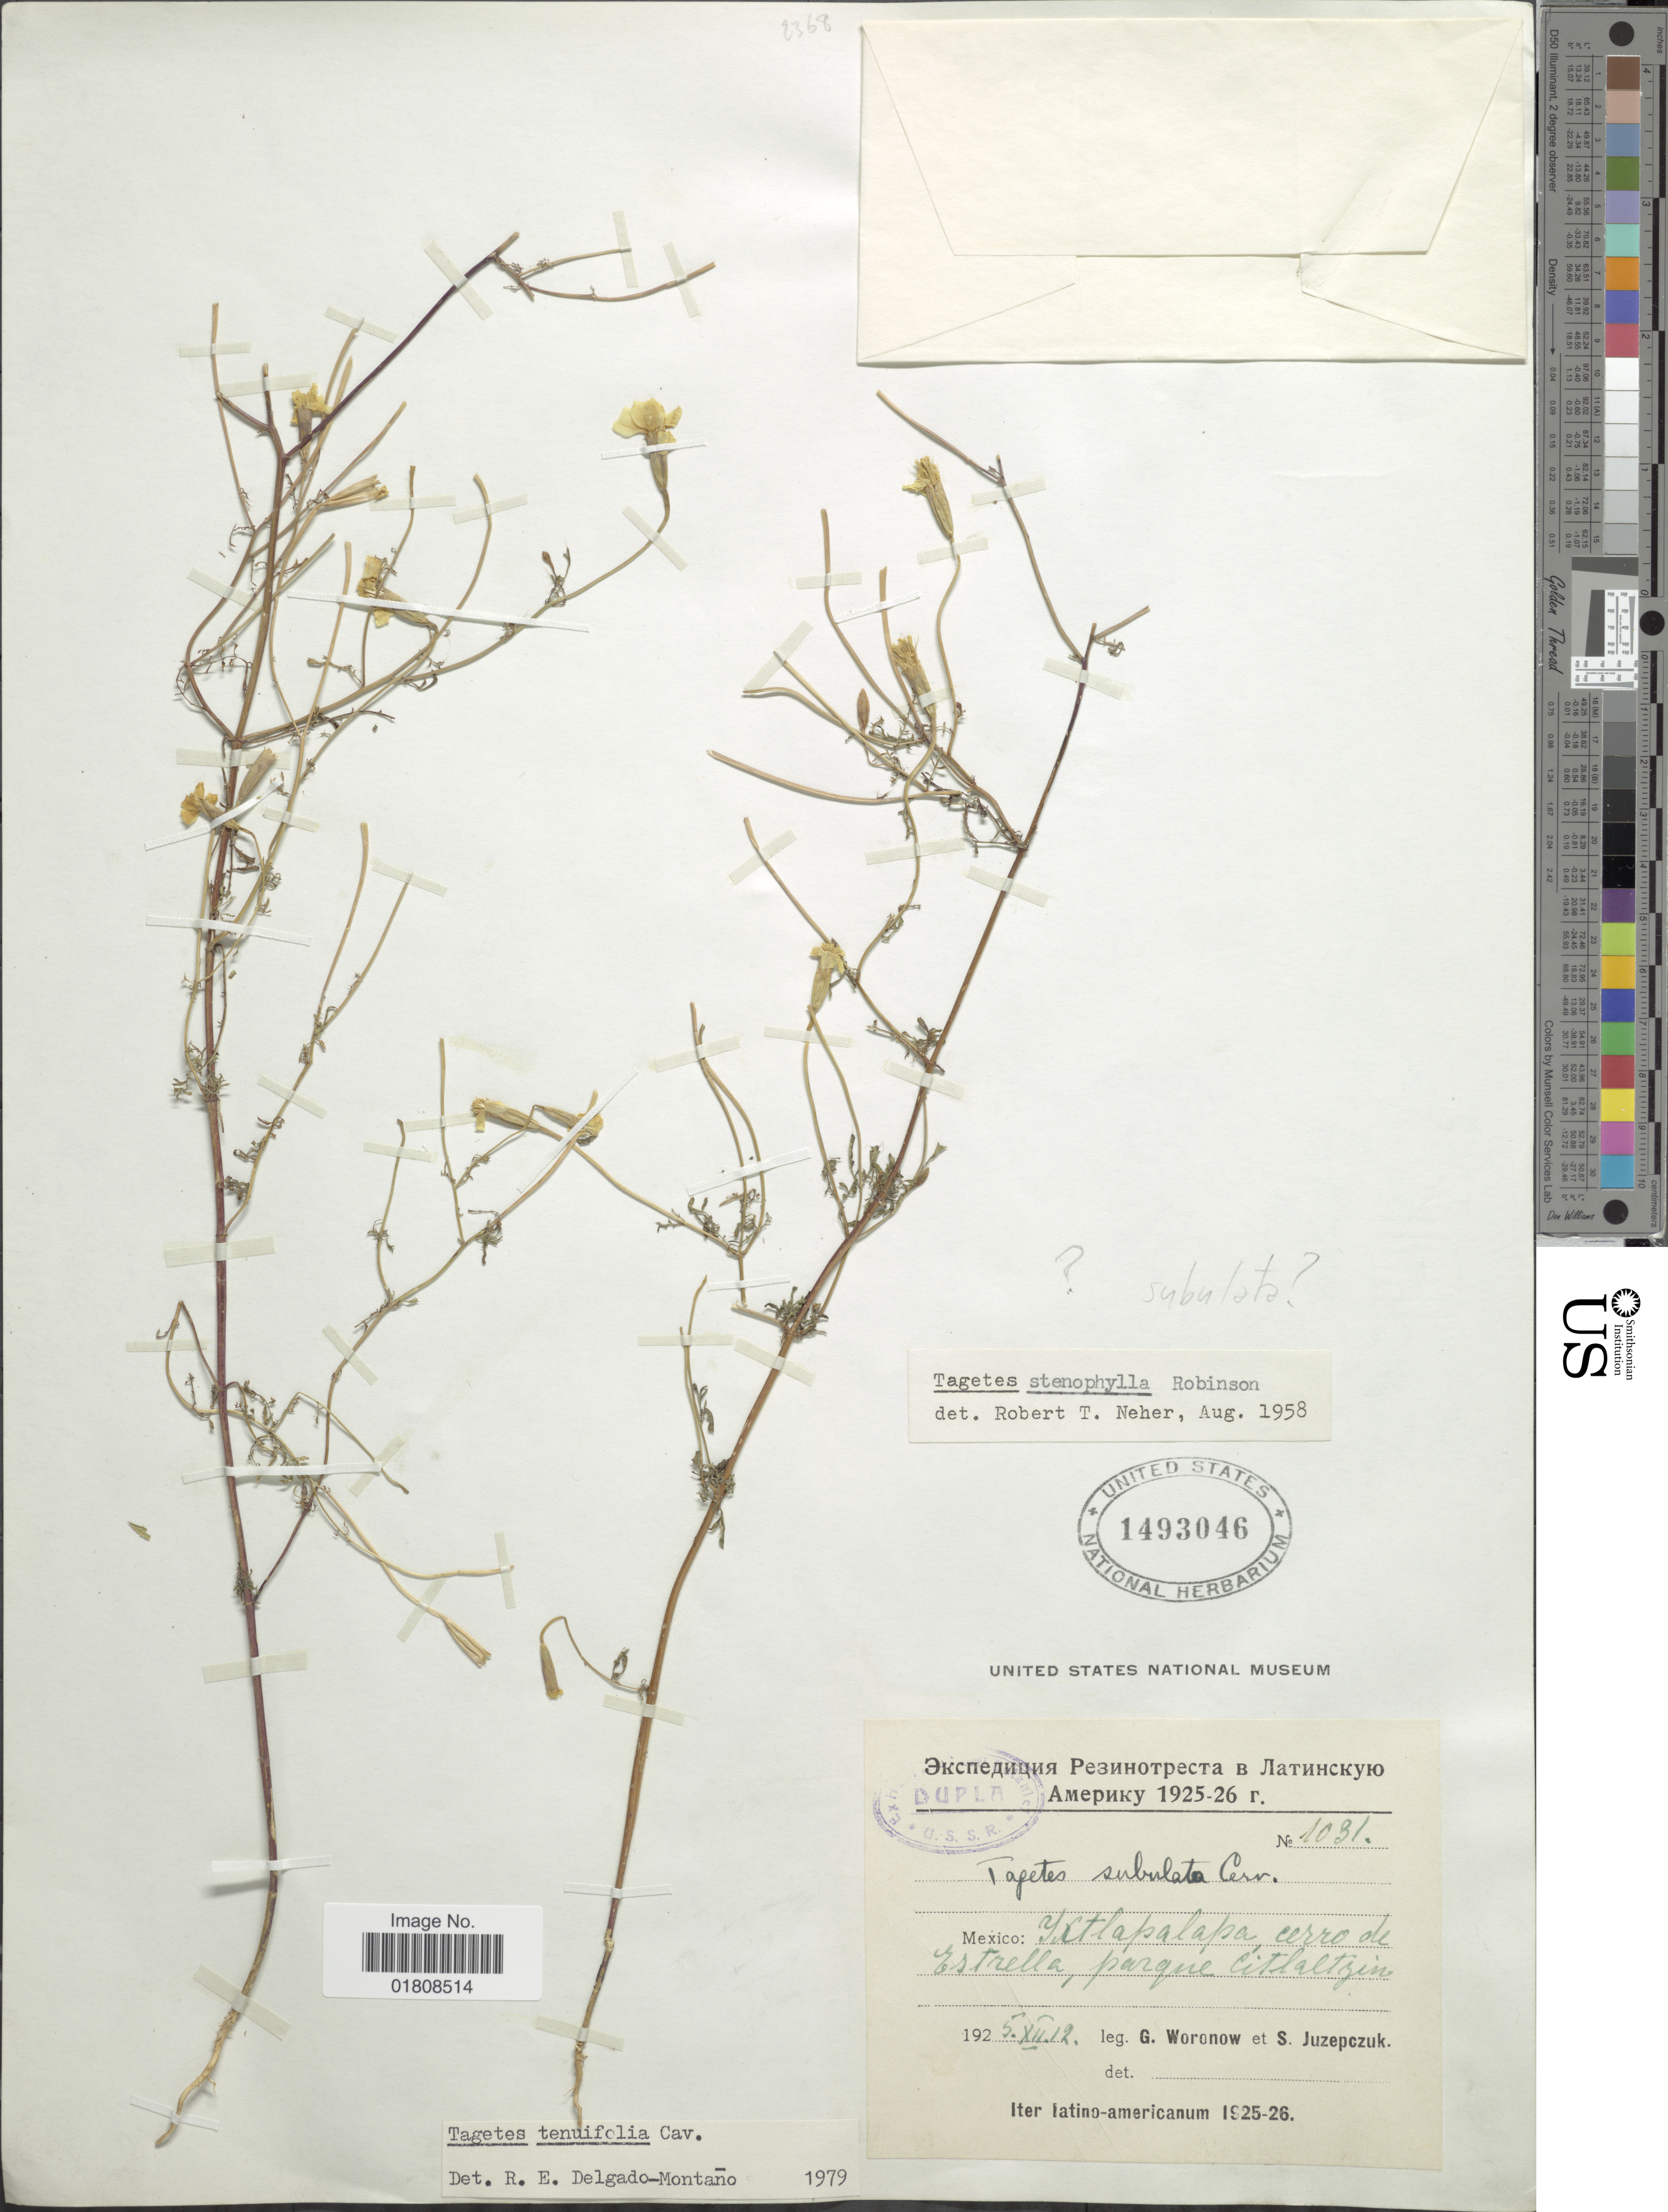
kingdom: Plantae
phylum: Tracheophyta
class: Magnoliopsida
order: Asterales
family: Asteraceae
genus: Tagetes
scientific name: Tagetes tenuifolia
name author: Cav.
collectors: G. Woronow & S. V. Juzepczuk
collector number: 1031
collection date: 1925-12-12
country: Mexico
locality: Yxtlapalapa, Cerro de Estrella, Parque Citlaltzin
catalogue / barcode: US 1493046